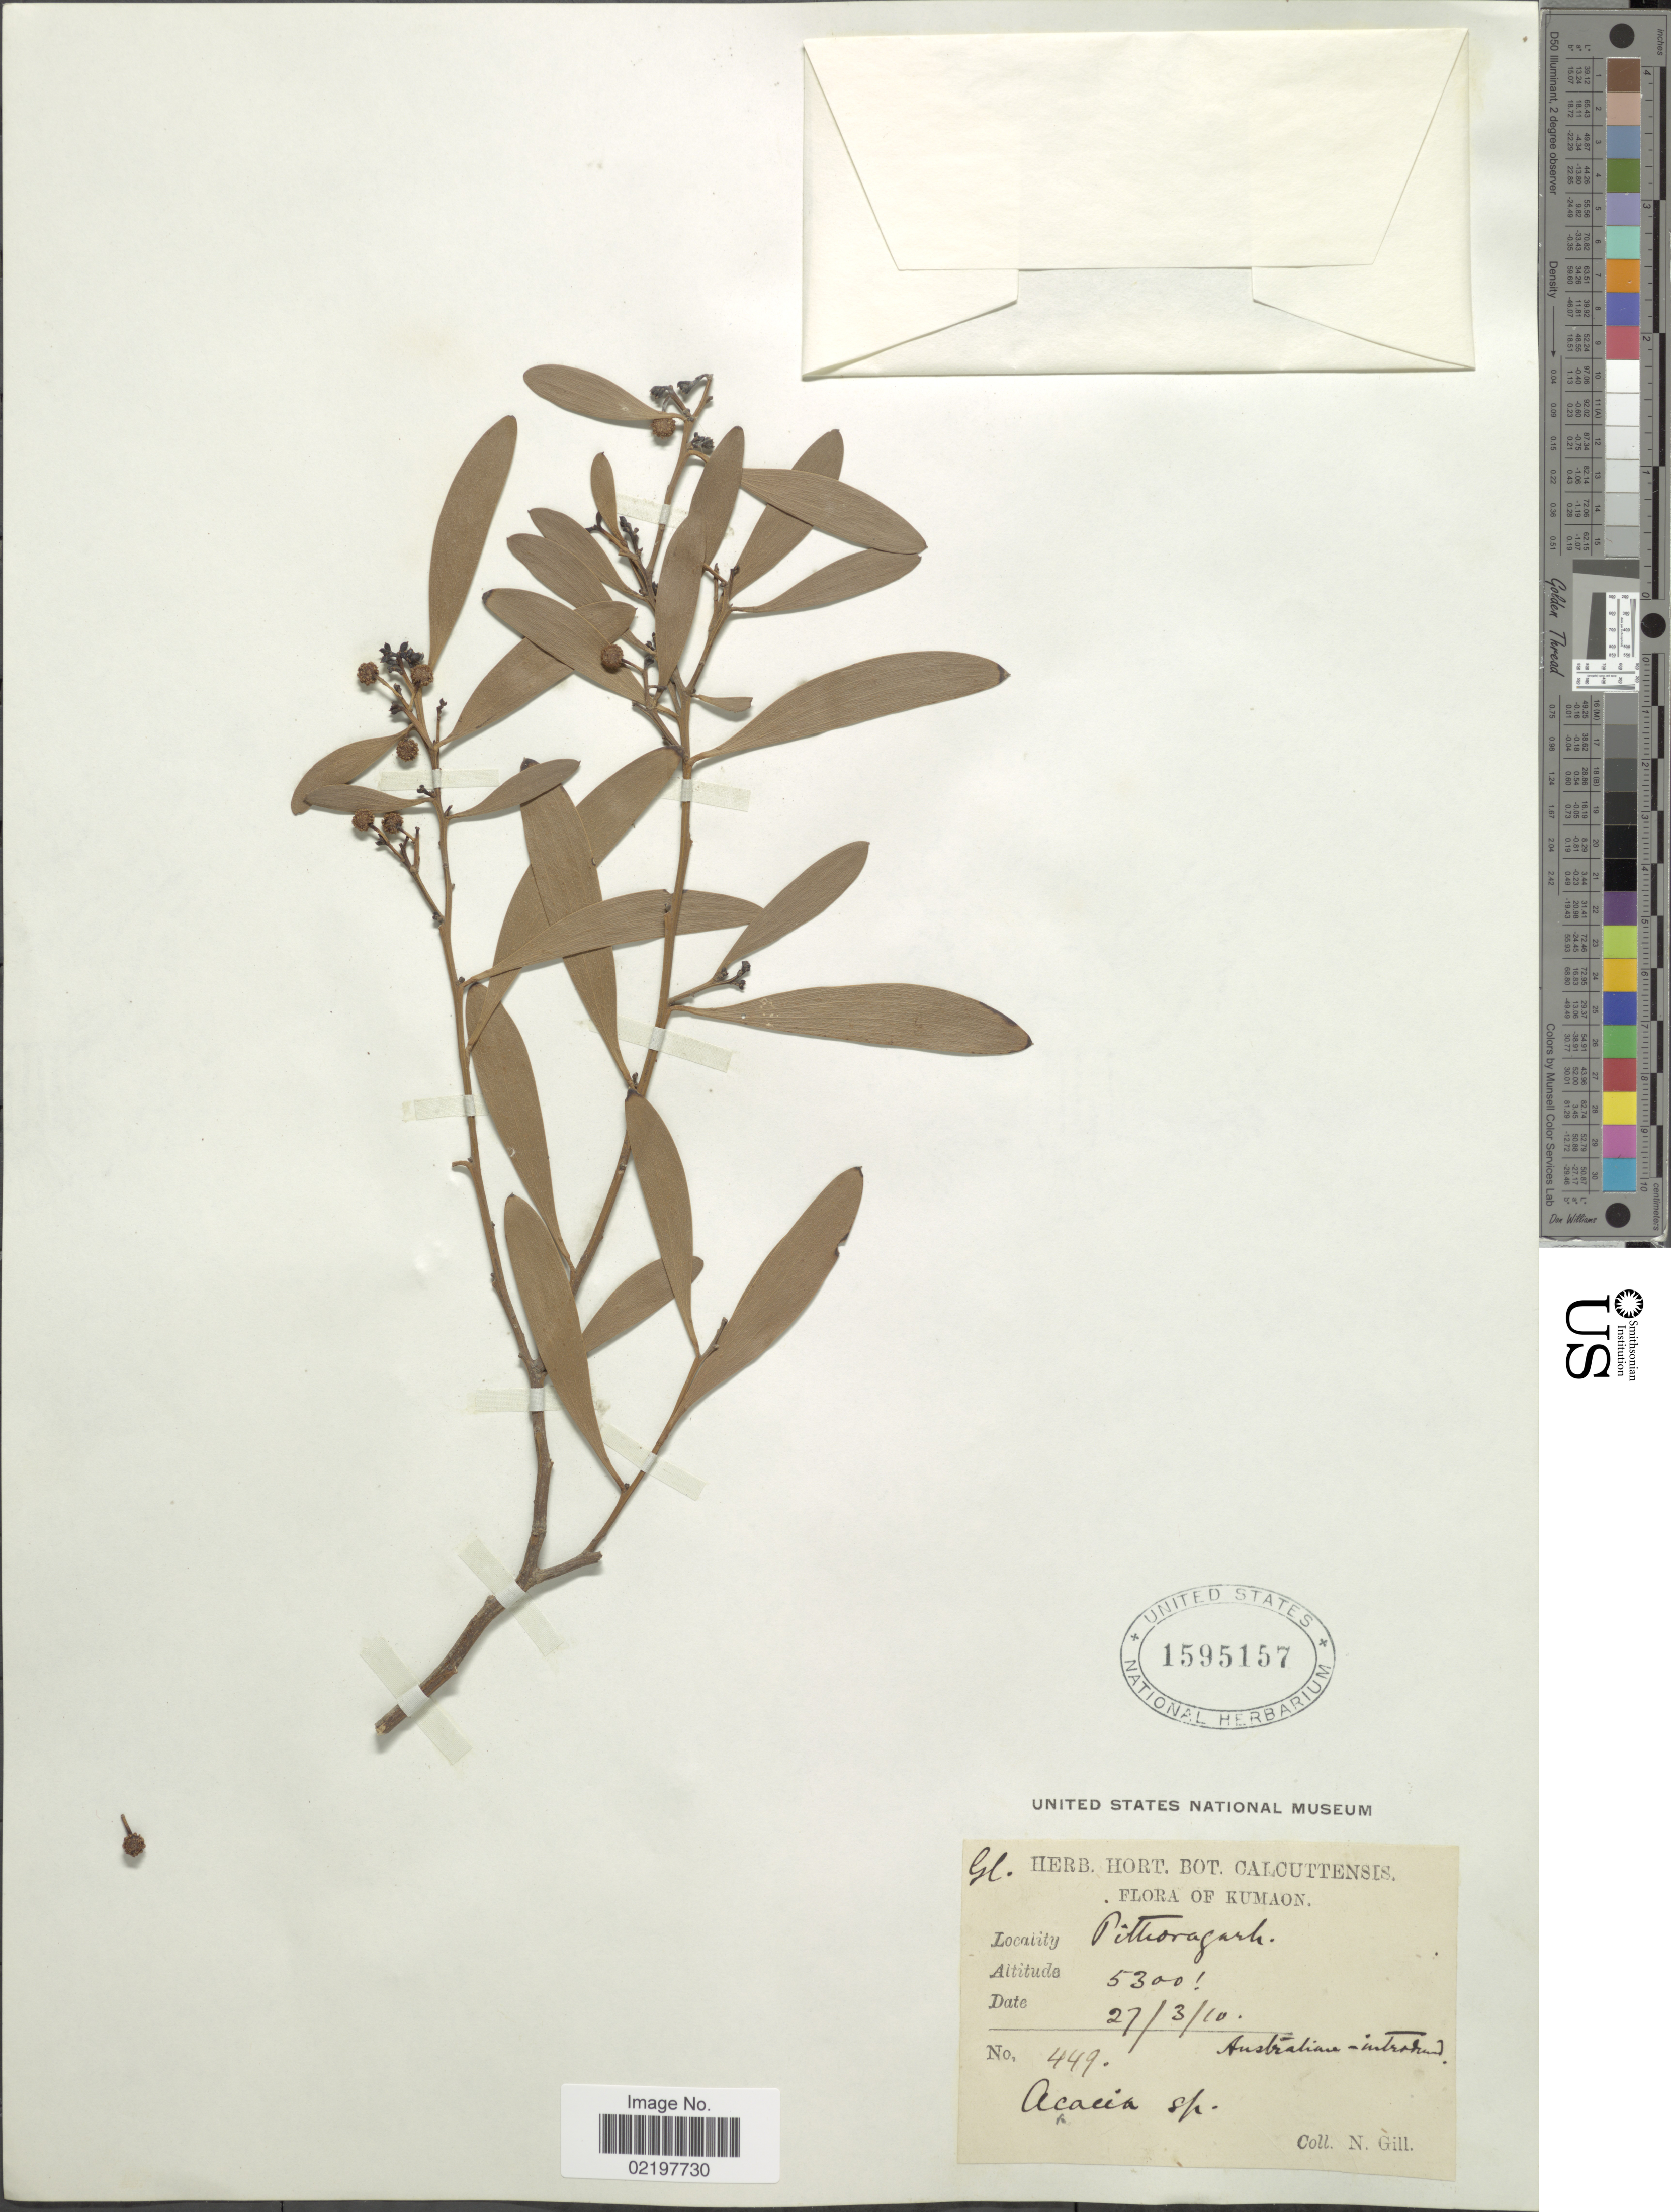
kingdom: Plantae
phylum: Tracheophyta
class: Magnoliopsida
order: Fabales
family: Fabaceae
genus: Acacia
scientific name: Acacia sp.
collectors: N. Gill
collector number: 449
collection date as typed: Transcribed d/m/y: 27/3/10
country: India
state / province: Uttarakhand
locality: Kumaon, Pithoragarh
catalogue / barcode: US 1595157